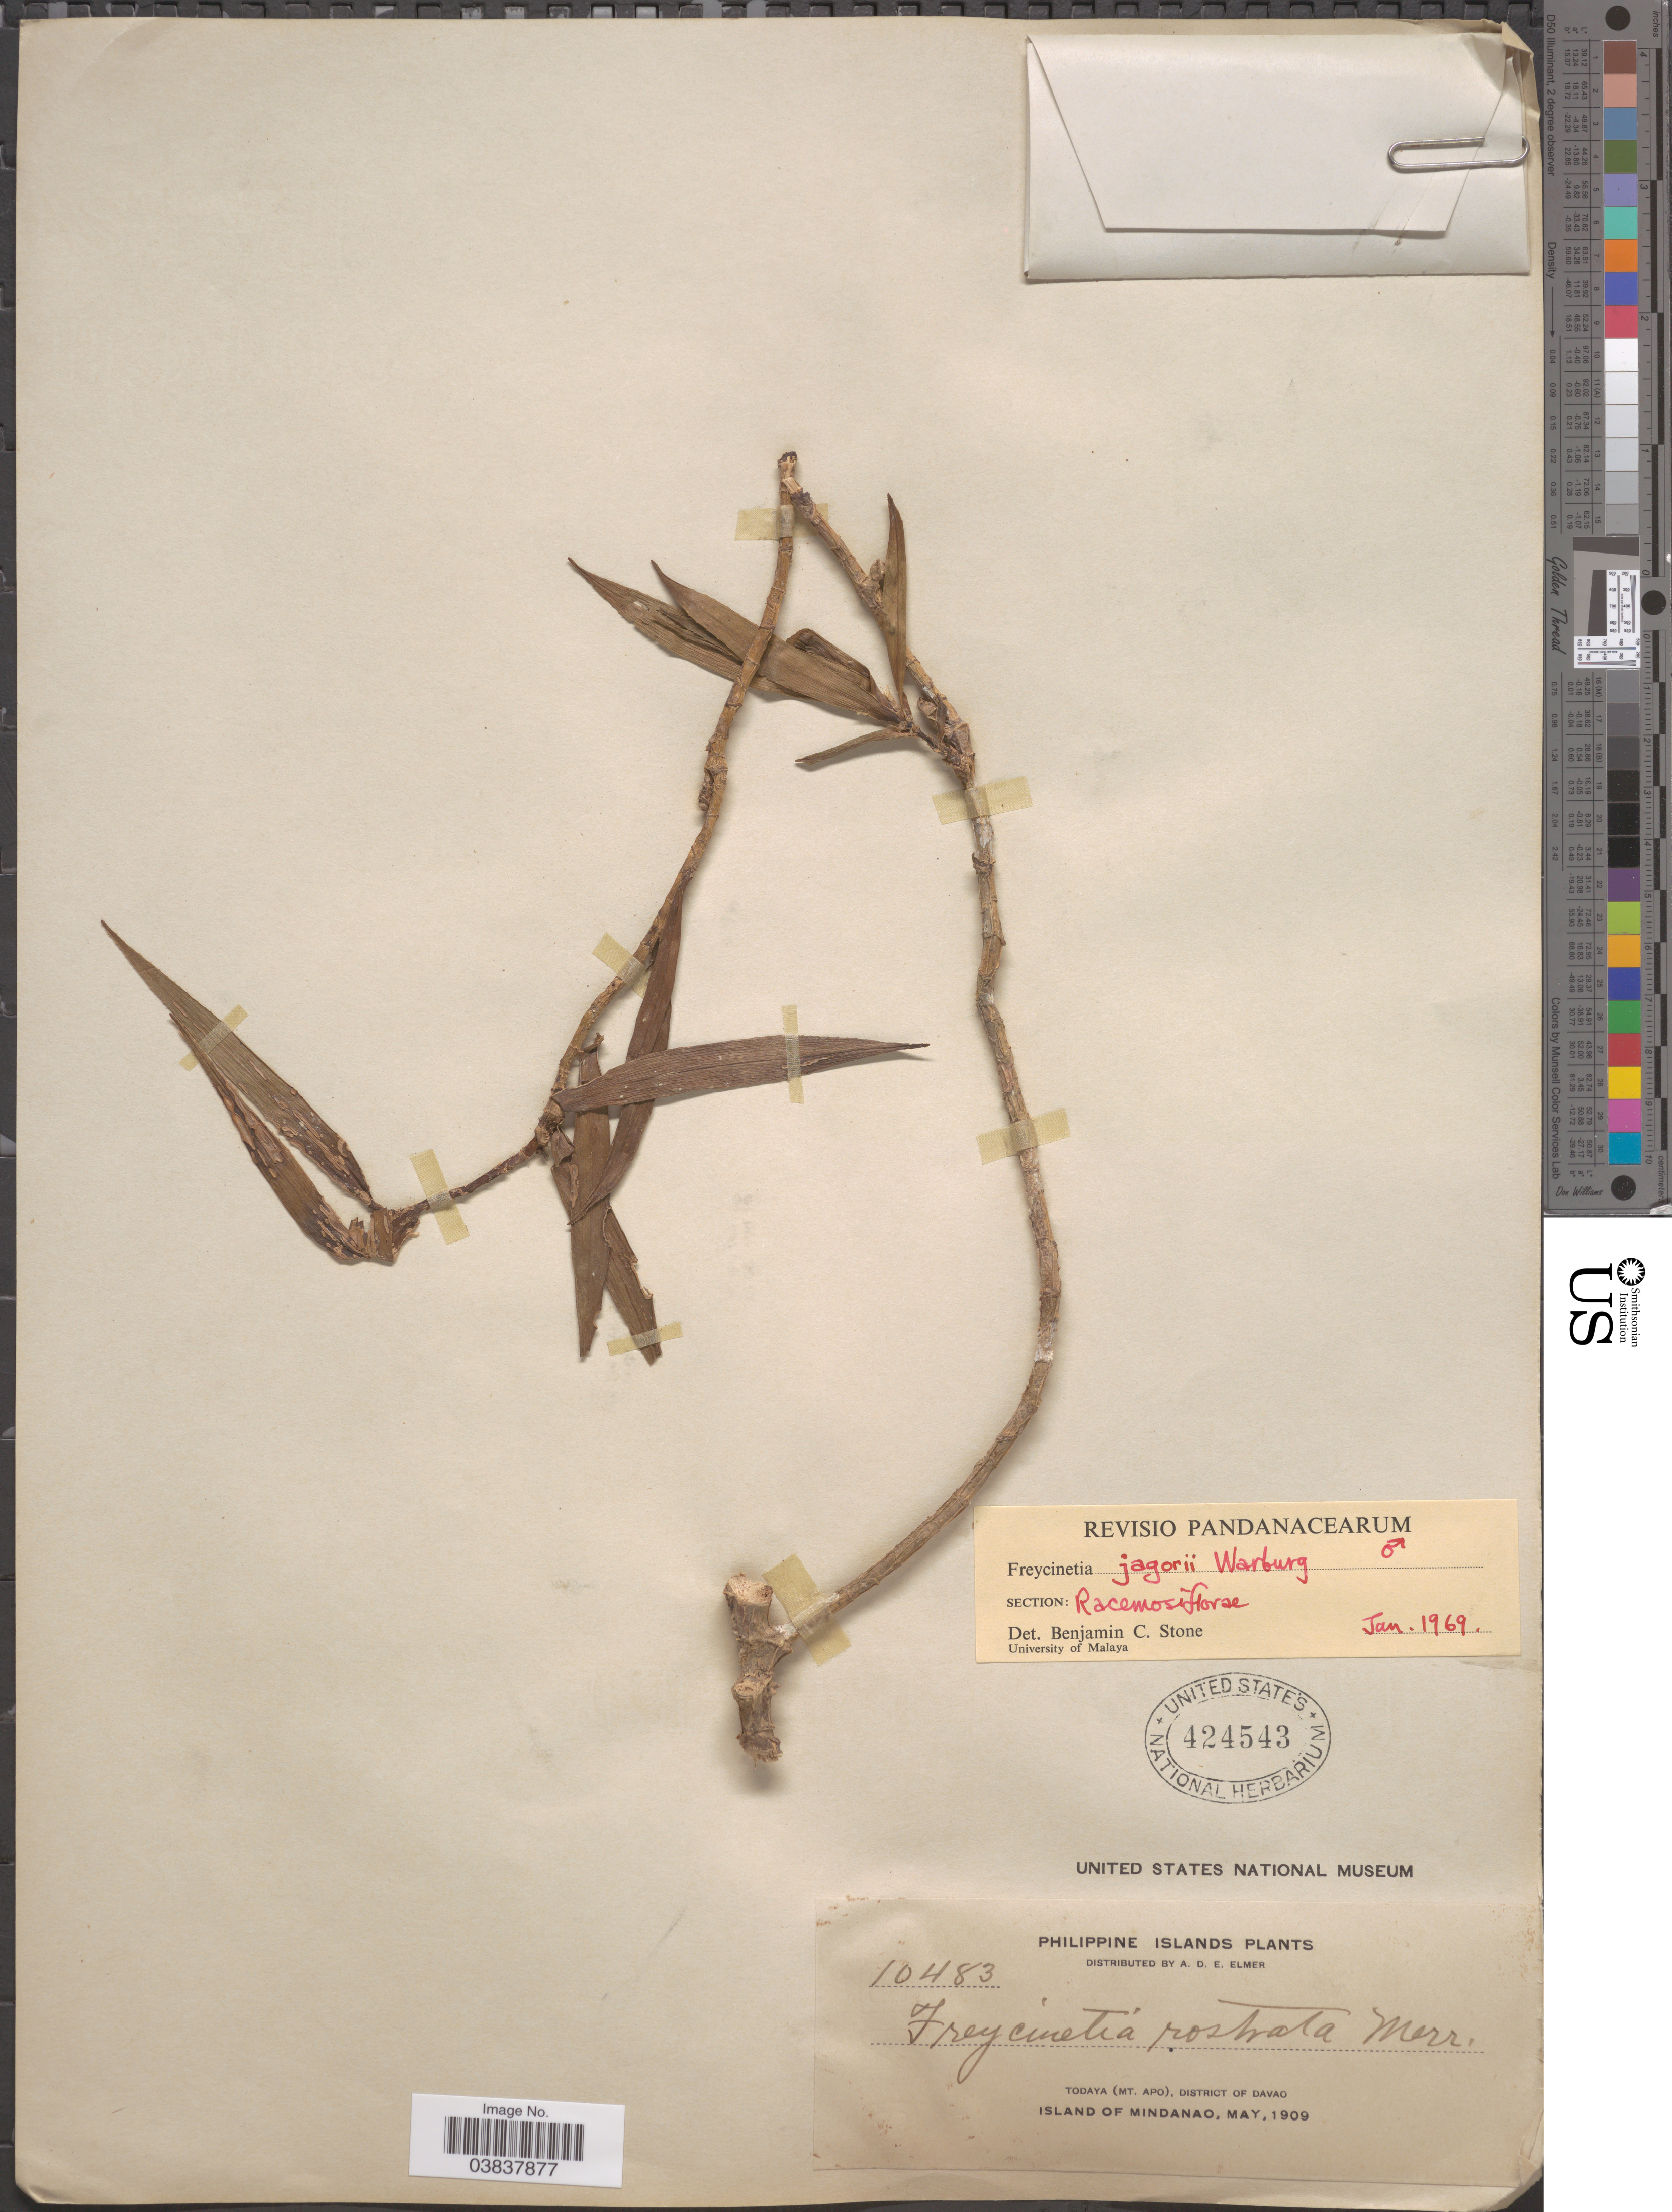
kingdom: Plantae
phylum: Tracheophyta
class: Liliopsida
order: Pandanales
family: Pandanaceae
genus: Freycinetia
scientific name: Freycinetia jagorii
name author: Warb.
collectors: A. D. E. Elmer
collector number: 10483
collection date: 1909-05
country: Philippines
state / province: Davao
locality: Todaya (Mt. Apo), District of Davao, Island of Mindanao.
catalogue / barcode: US 424543